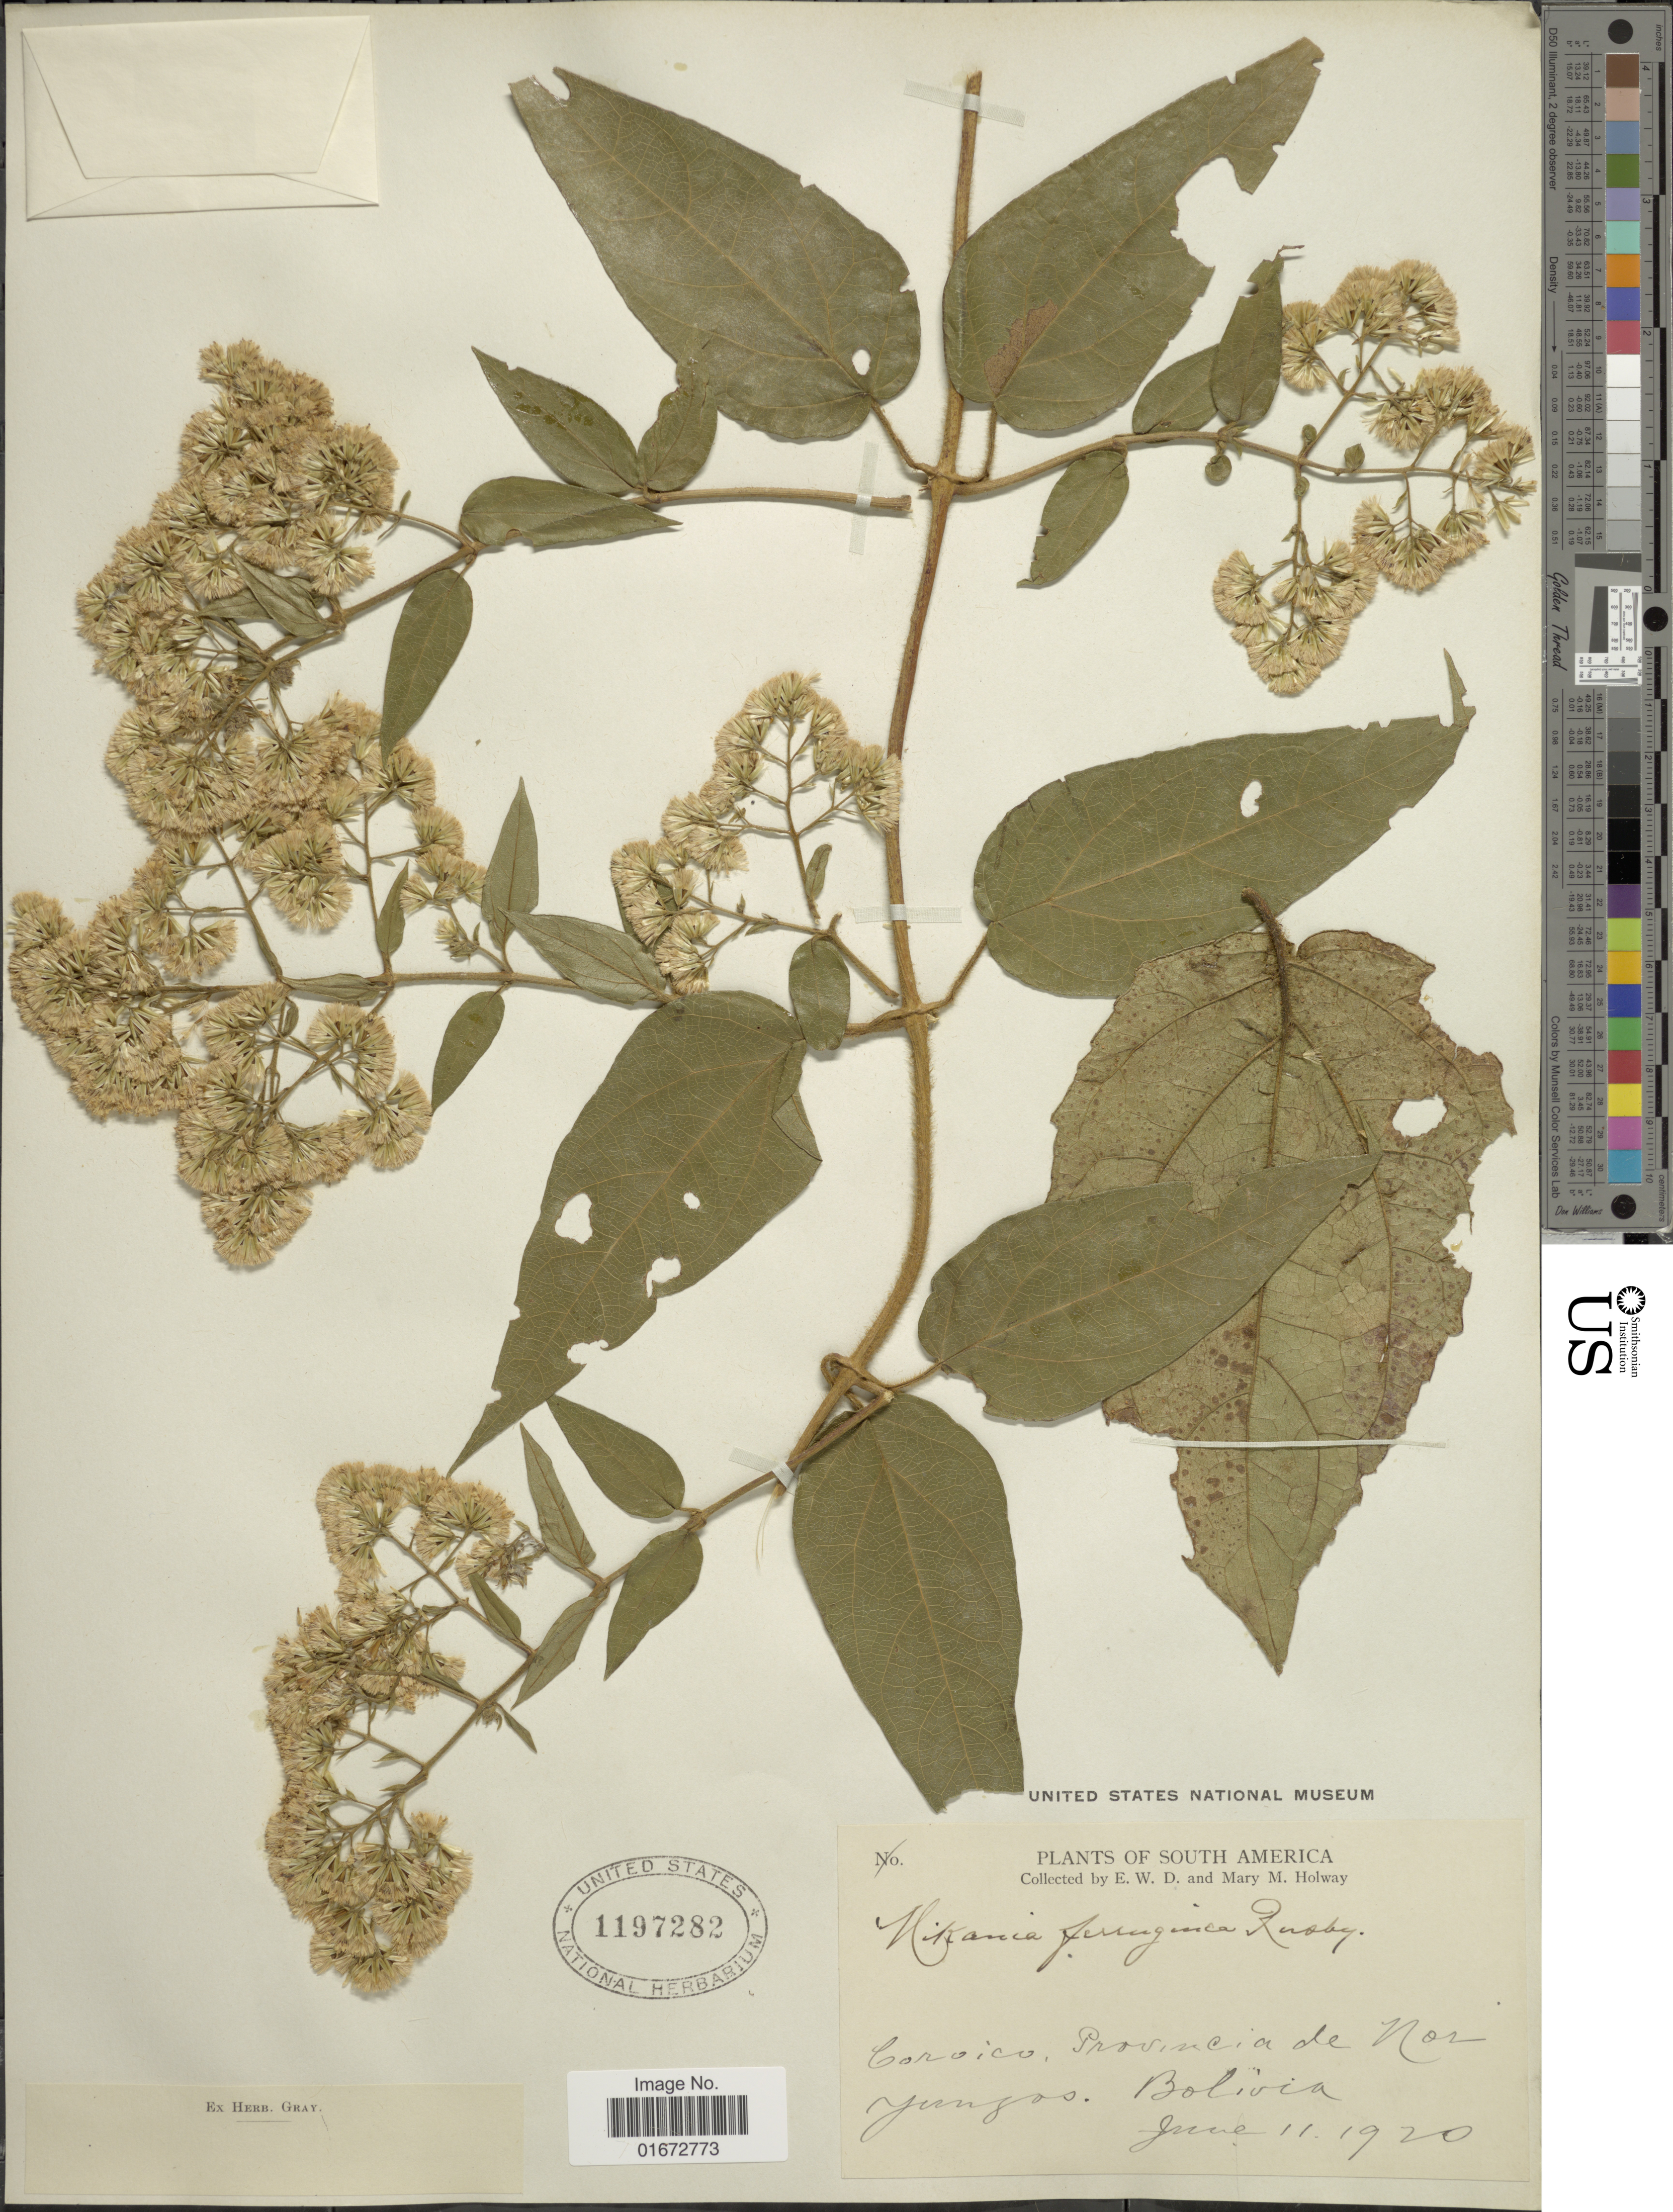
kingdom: Plantae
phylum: Tracheophyta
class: Magnoliopsida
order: Asterales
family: Asteraceae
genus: Mikania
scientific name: Mikania ferruginea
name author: (Rusby) Buchtien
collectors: E. W. D. Holway & M. M. Holway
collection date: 1920-06-11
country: Bolivia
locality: Coroico, Provincia de Nor Yungas, Bolivia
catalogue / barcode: US 1197282